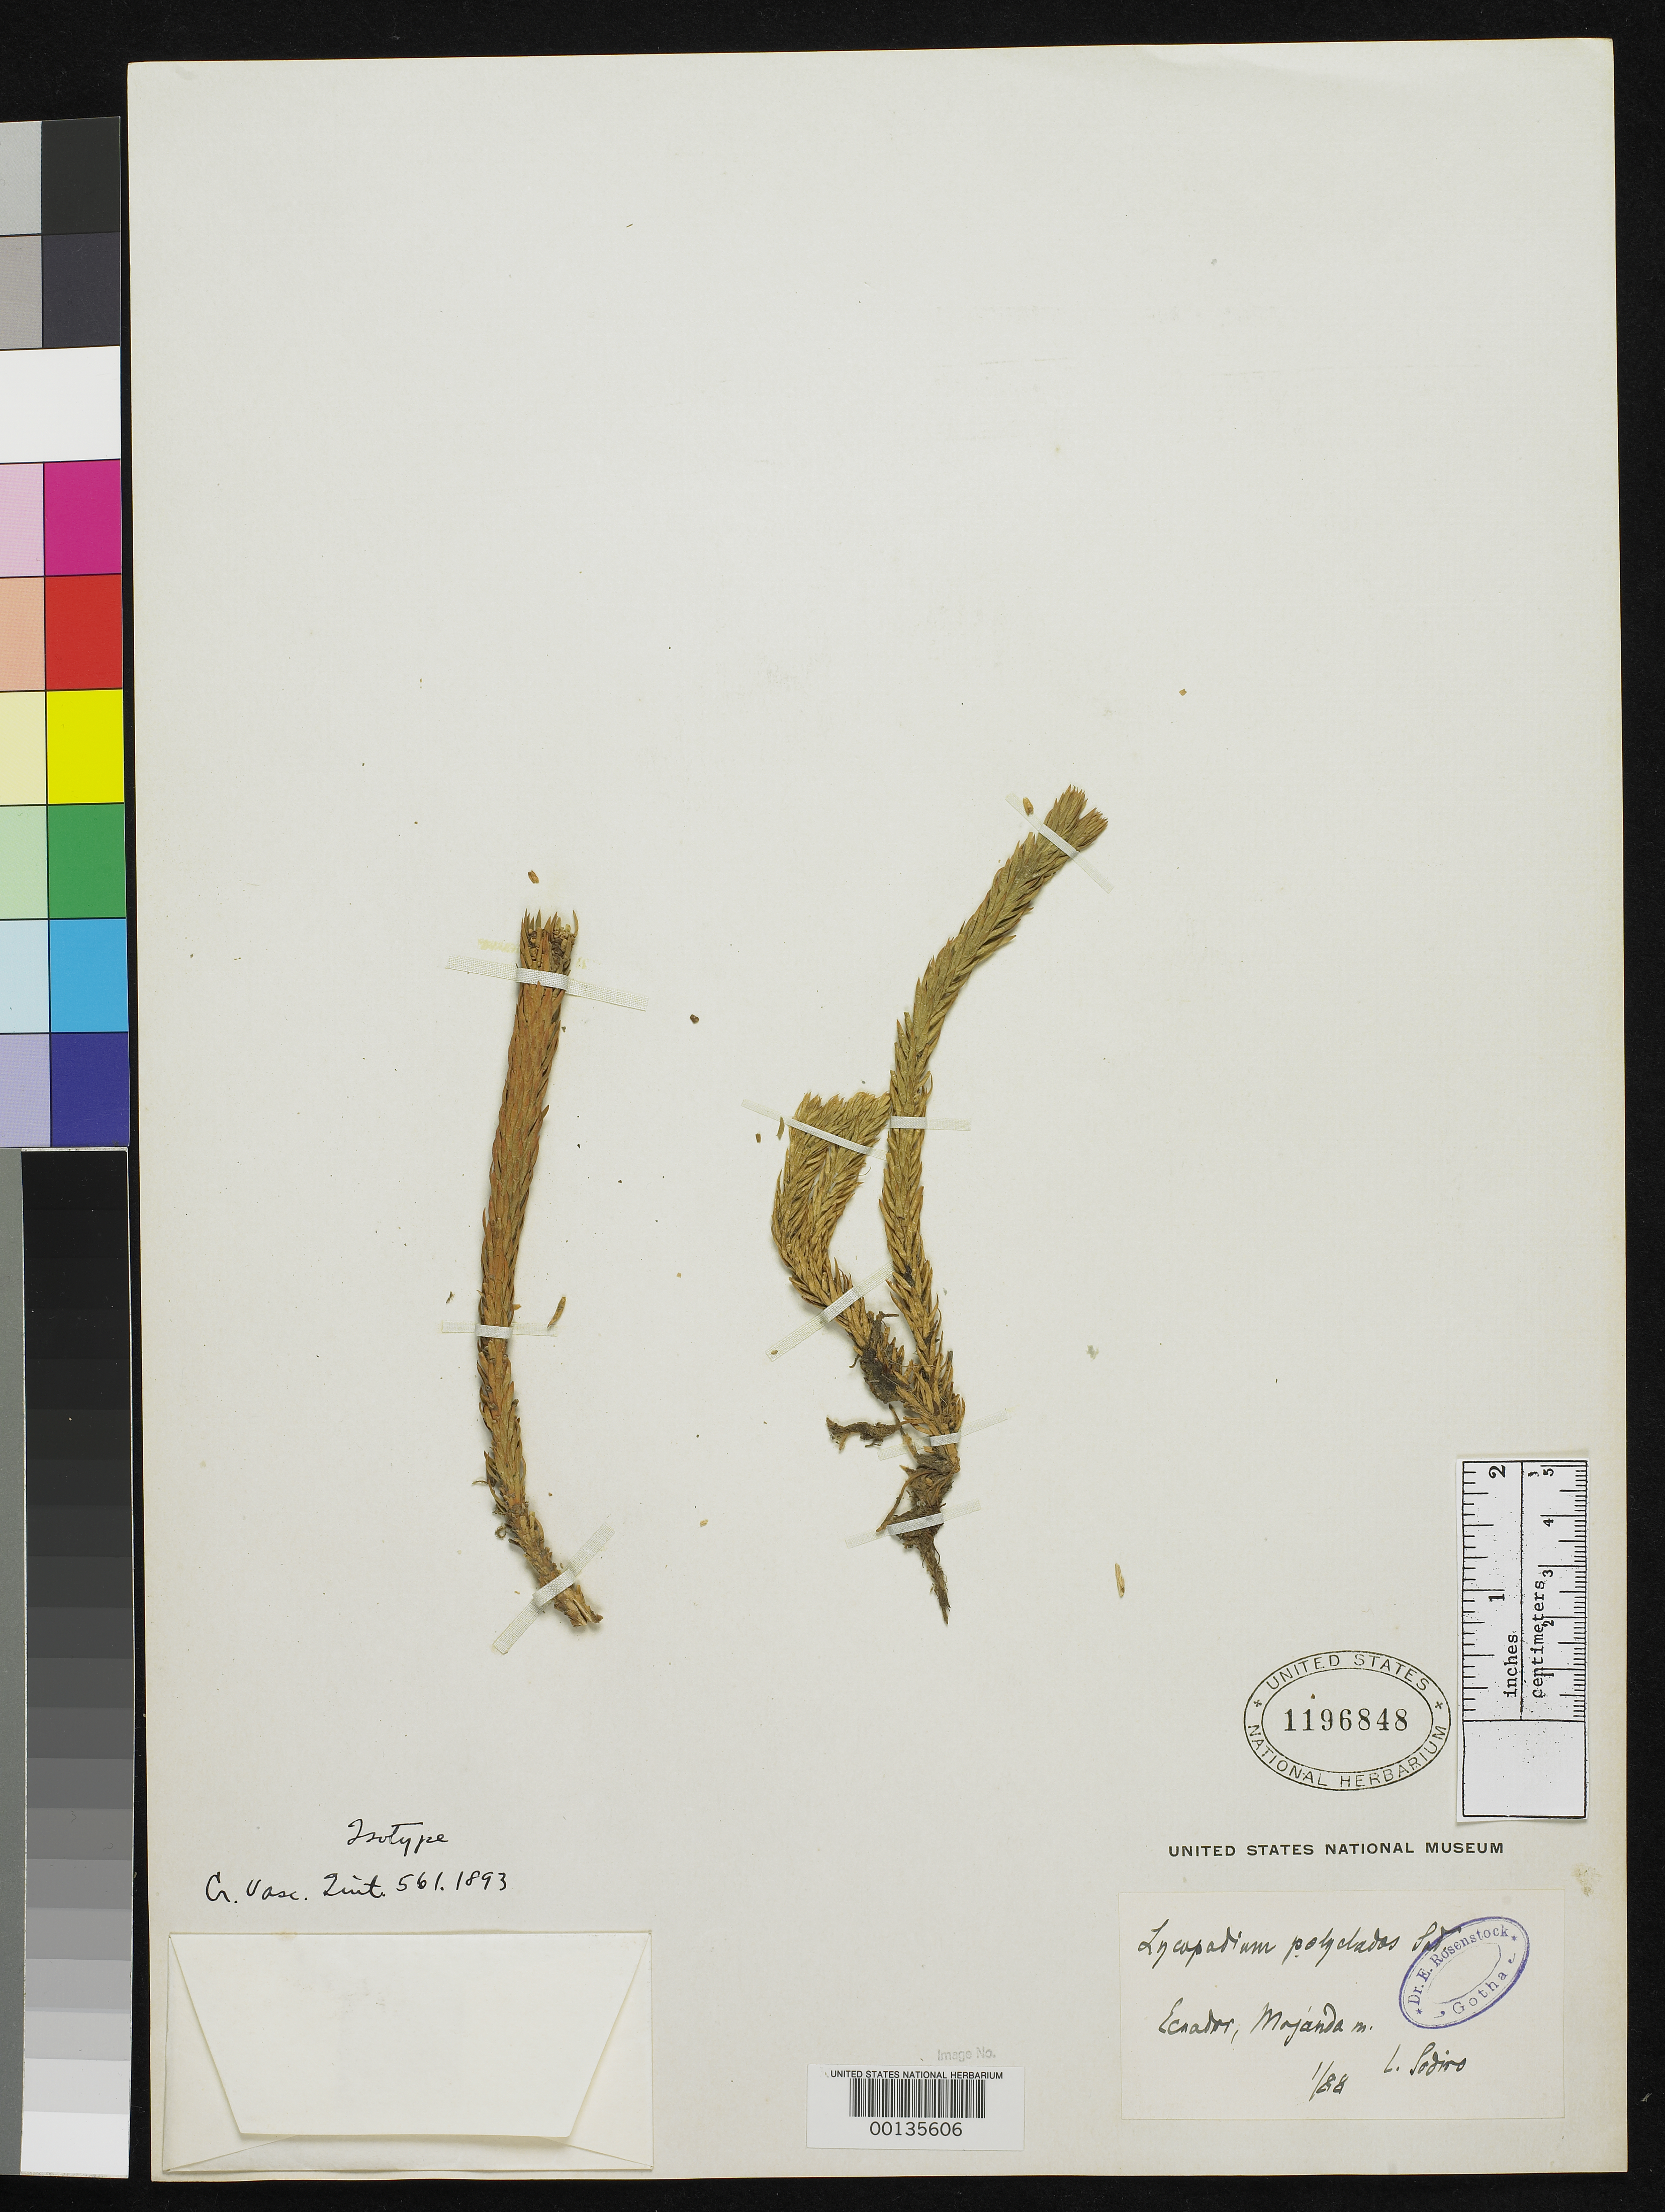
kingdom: Plantae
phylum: Tracheophyta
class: Lycopodiopsida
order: Lycopodiales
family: Lycopodiaceae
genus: Lycopodium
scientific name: Lycopodium polyclados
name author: Sodiro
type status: Type Collection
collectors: L. Sodiro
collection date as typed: Jan 1888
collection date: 1888-01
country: Ecuador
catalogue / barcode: US 1196848